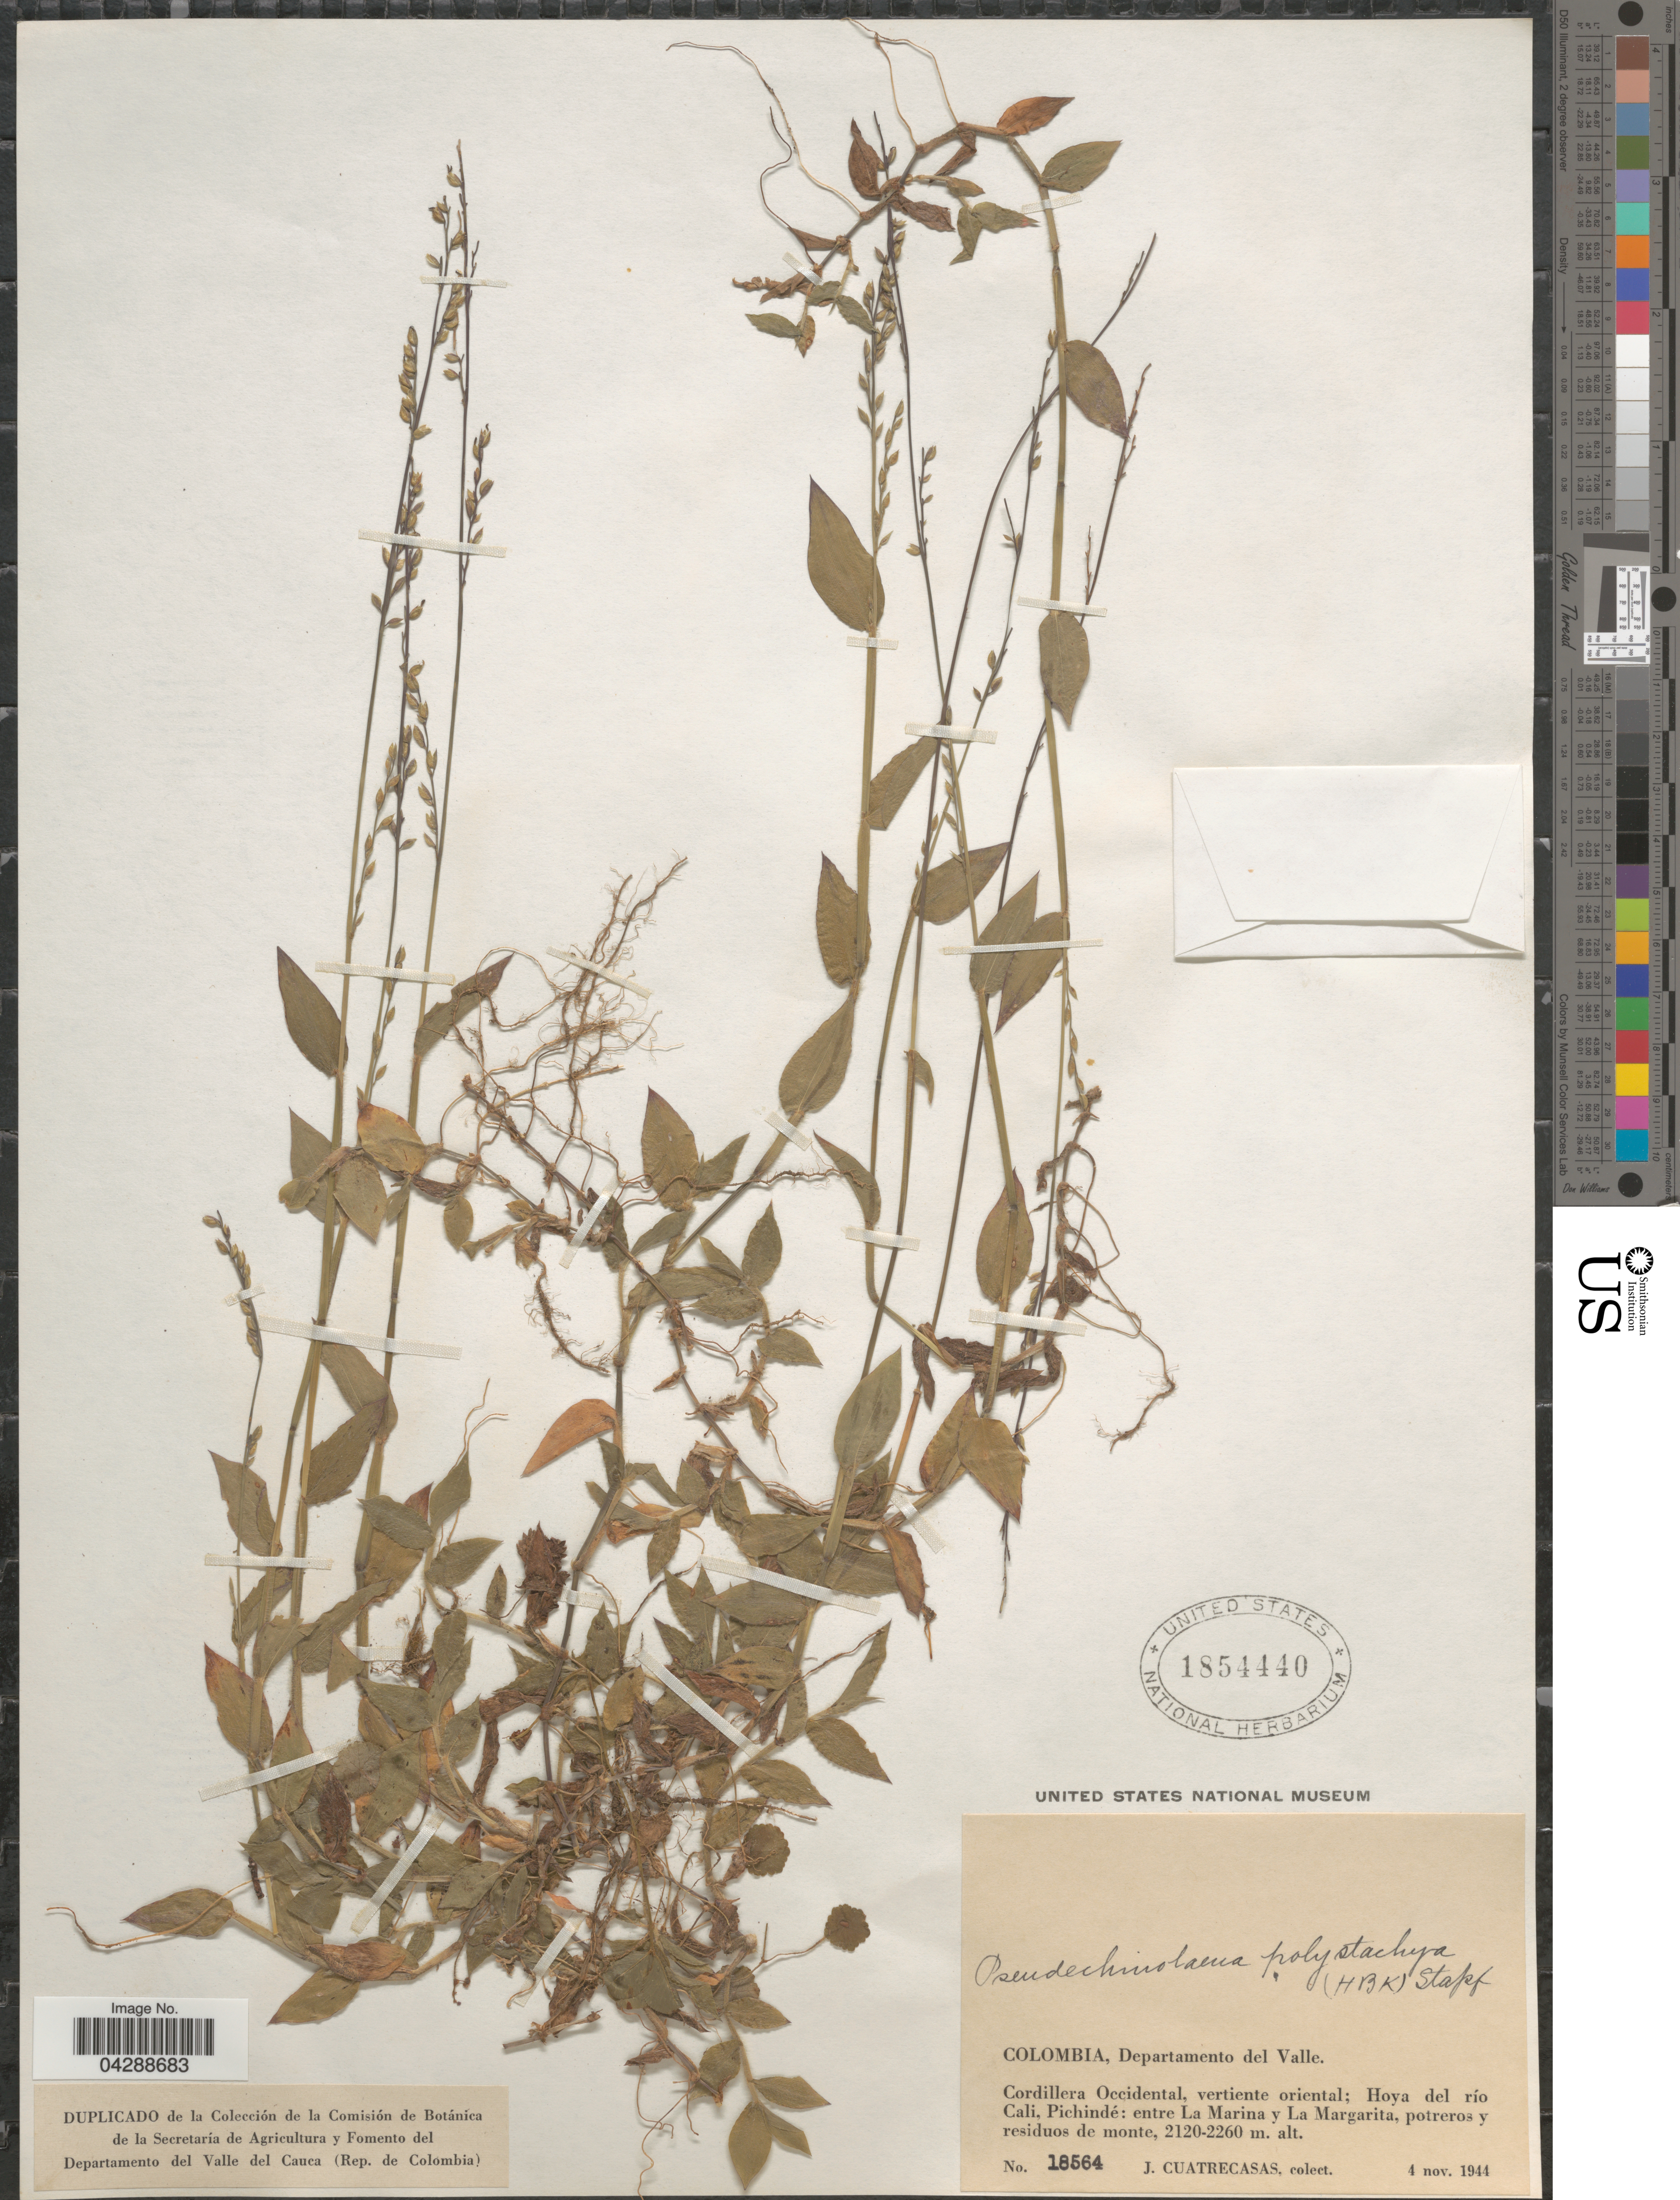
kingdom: Plantae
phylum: Tracheophyta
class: Liliopsida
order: Poales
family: Poaceae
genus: Pseudechinolaena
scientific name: Pseudechinolaena polystachya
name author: (Kunth) Stapf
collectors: J. Cuatrecasas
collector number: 18564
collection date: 1944-11-04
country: Colombia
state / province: Valle del Cauca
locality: Departamento del Valle. Cordillera Occidental, vertiente oriental; Hoya del río Cali, Pichindé: entre La Marina y La Margarita, potreros y residuos de monte.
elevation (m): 2120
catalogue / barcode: US 1854440